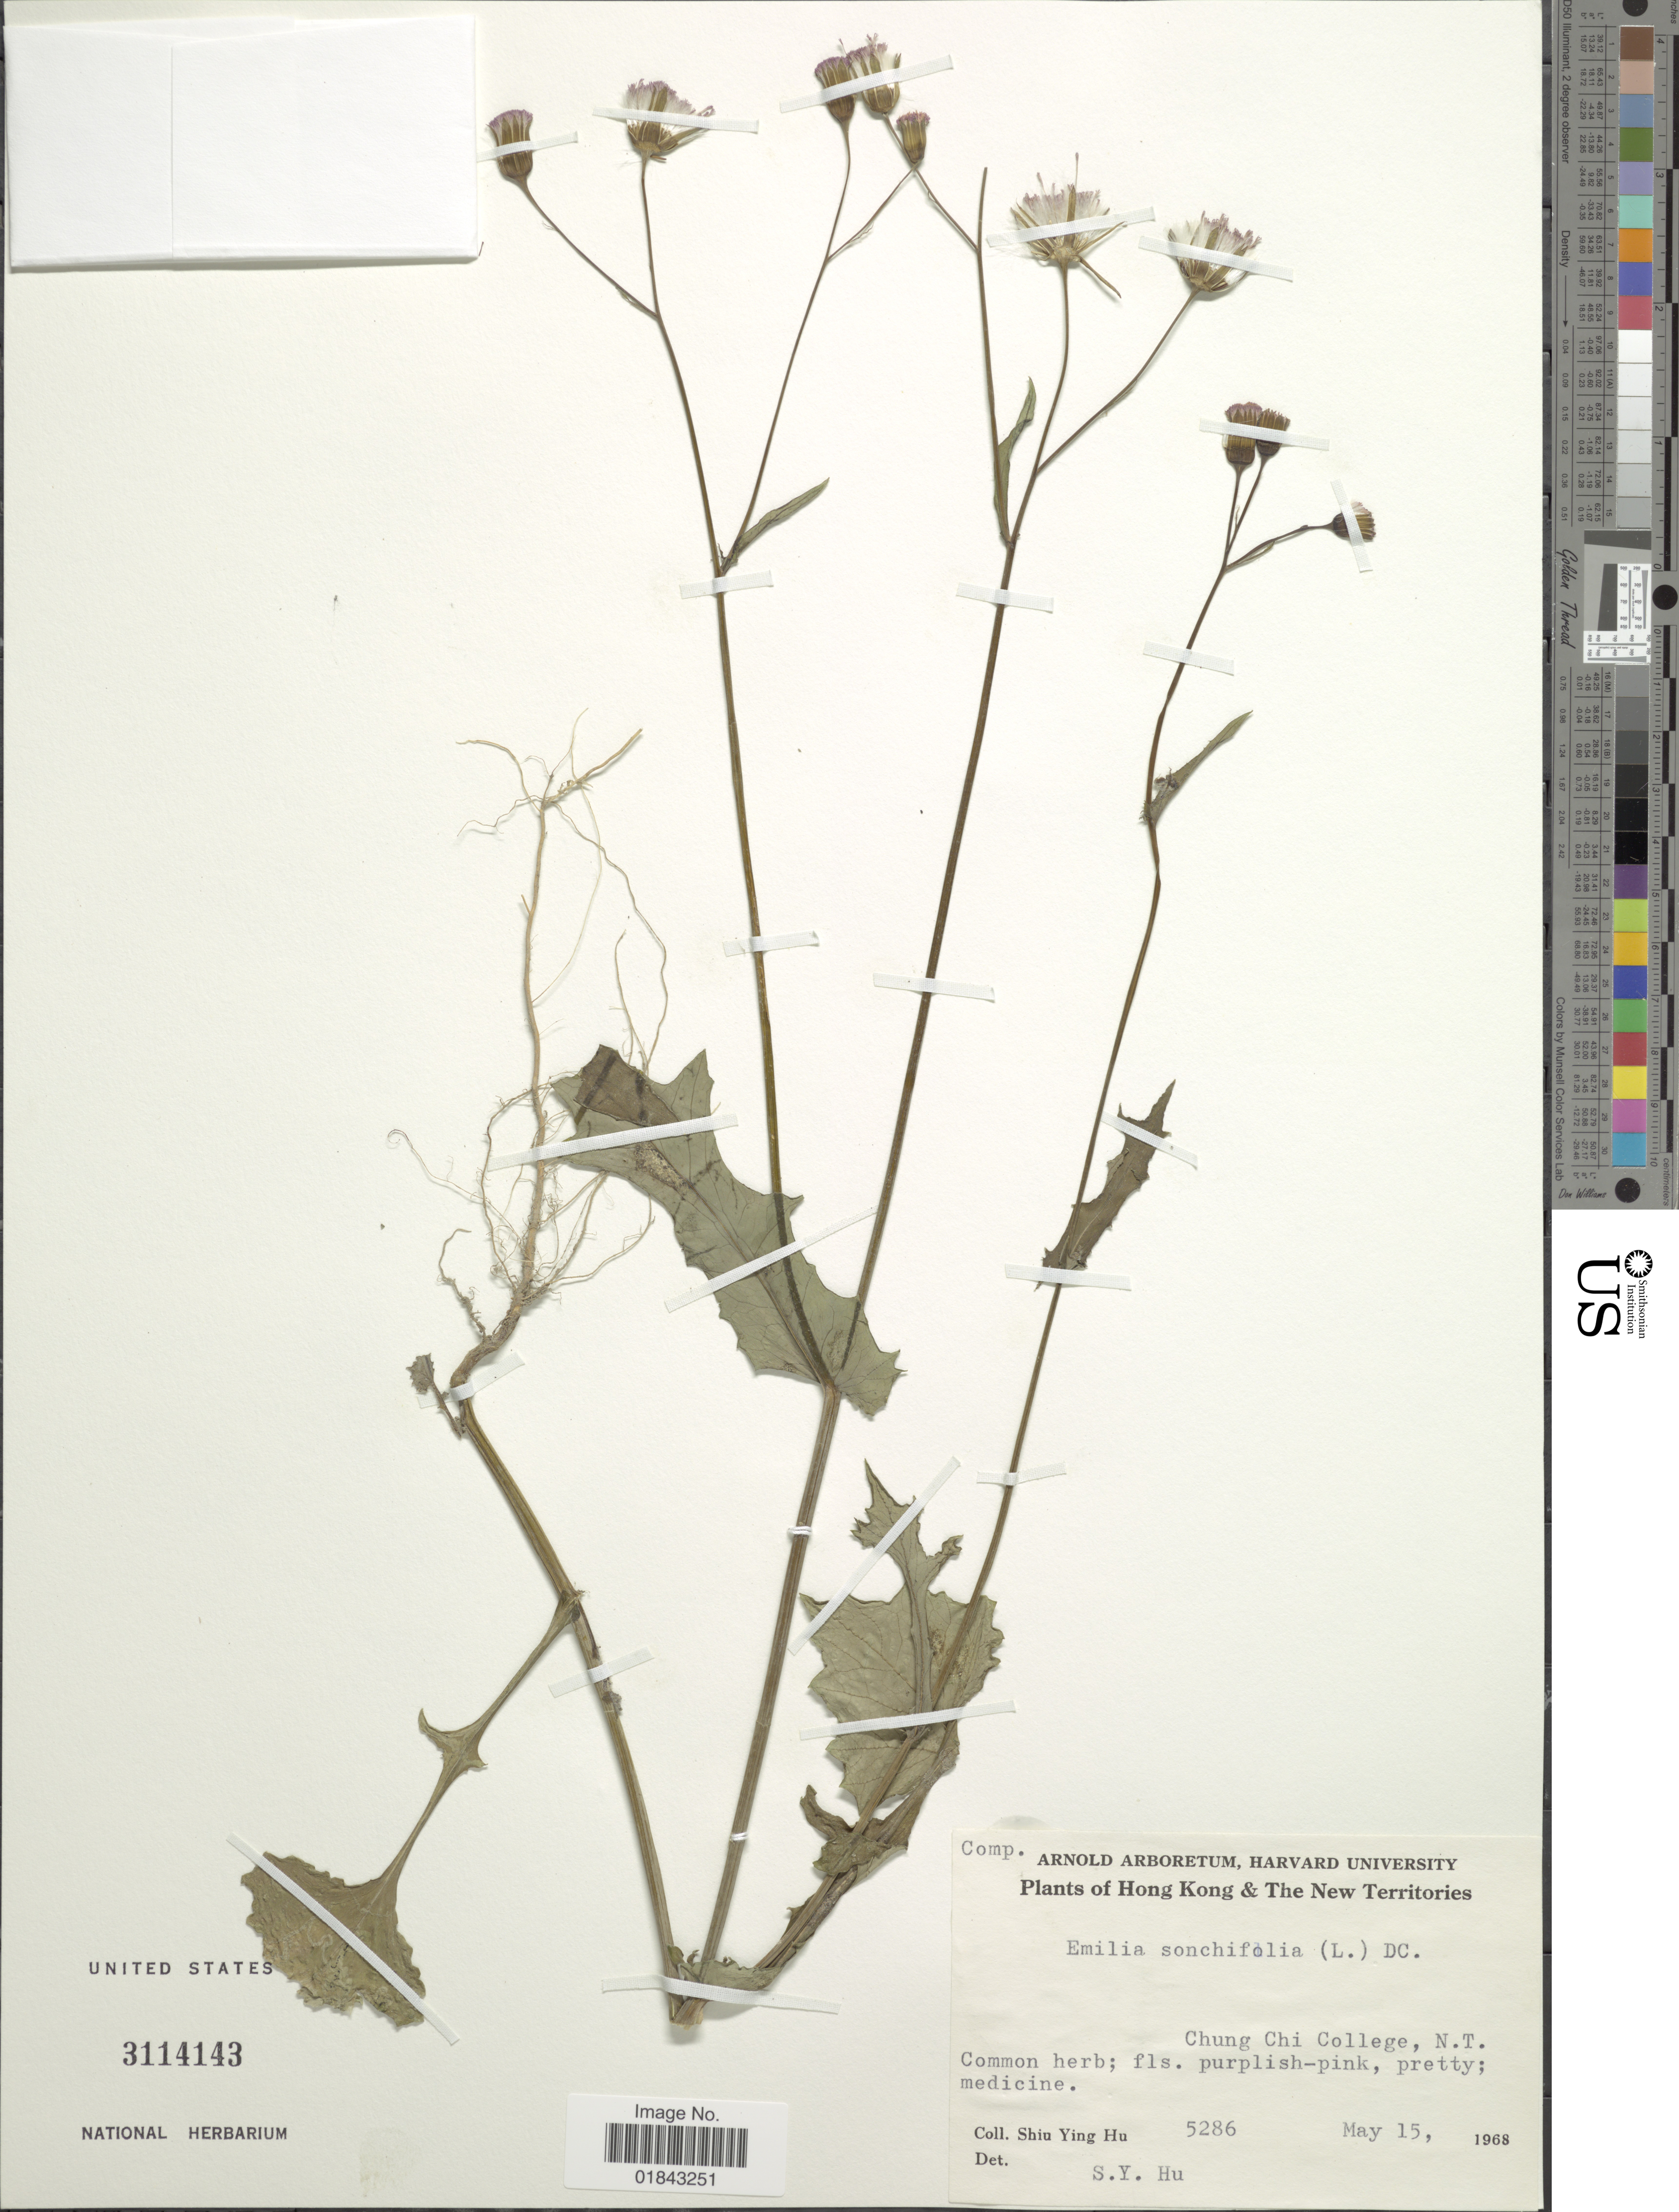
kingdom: Plantae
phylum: Tracheophyta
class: Magnoliopsida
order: Asterales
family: Asteraceae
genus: Emilia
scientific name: Emilia sonchifolia var. sonchifolia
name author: (L.) DC.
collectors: S. Y. Hu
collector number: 5286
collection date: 1968-05-15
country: China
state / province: Hong Kong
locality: Hong kong & Thew New Territories, Chung Chi College, N.T.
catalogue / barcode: US 3114143